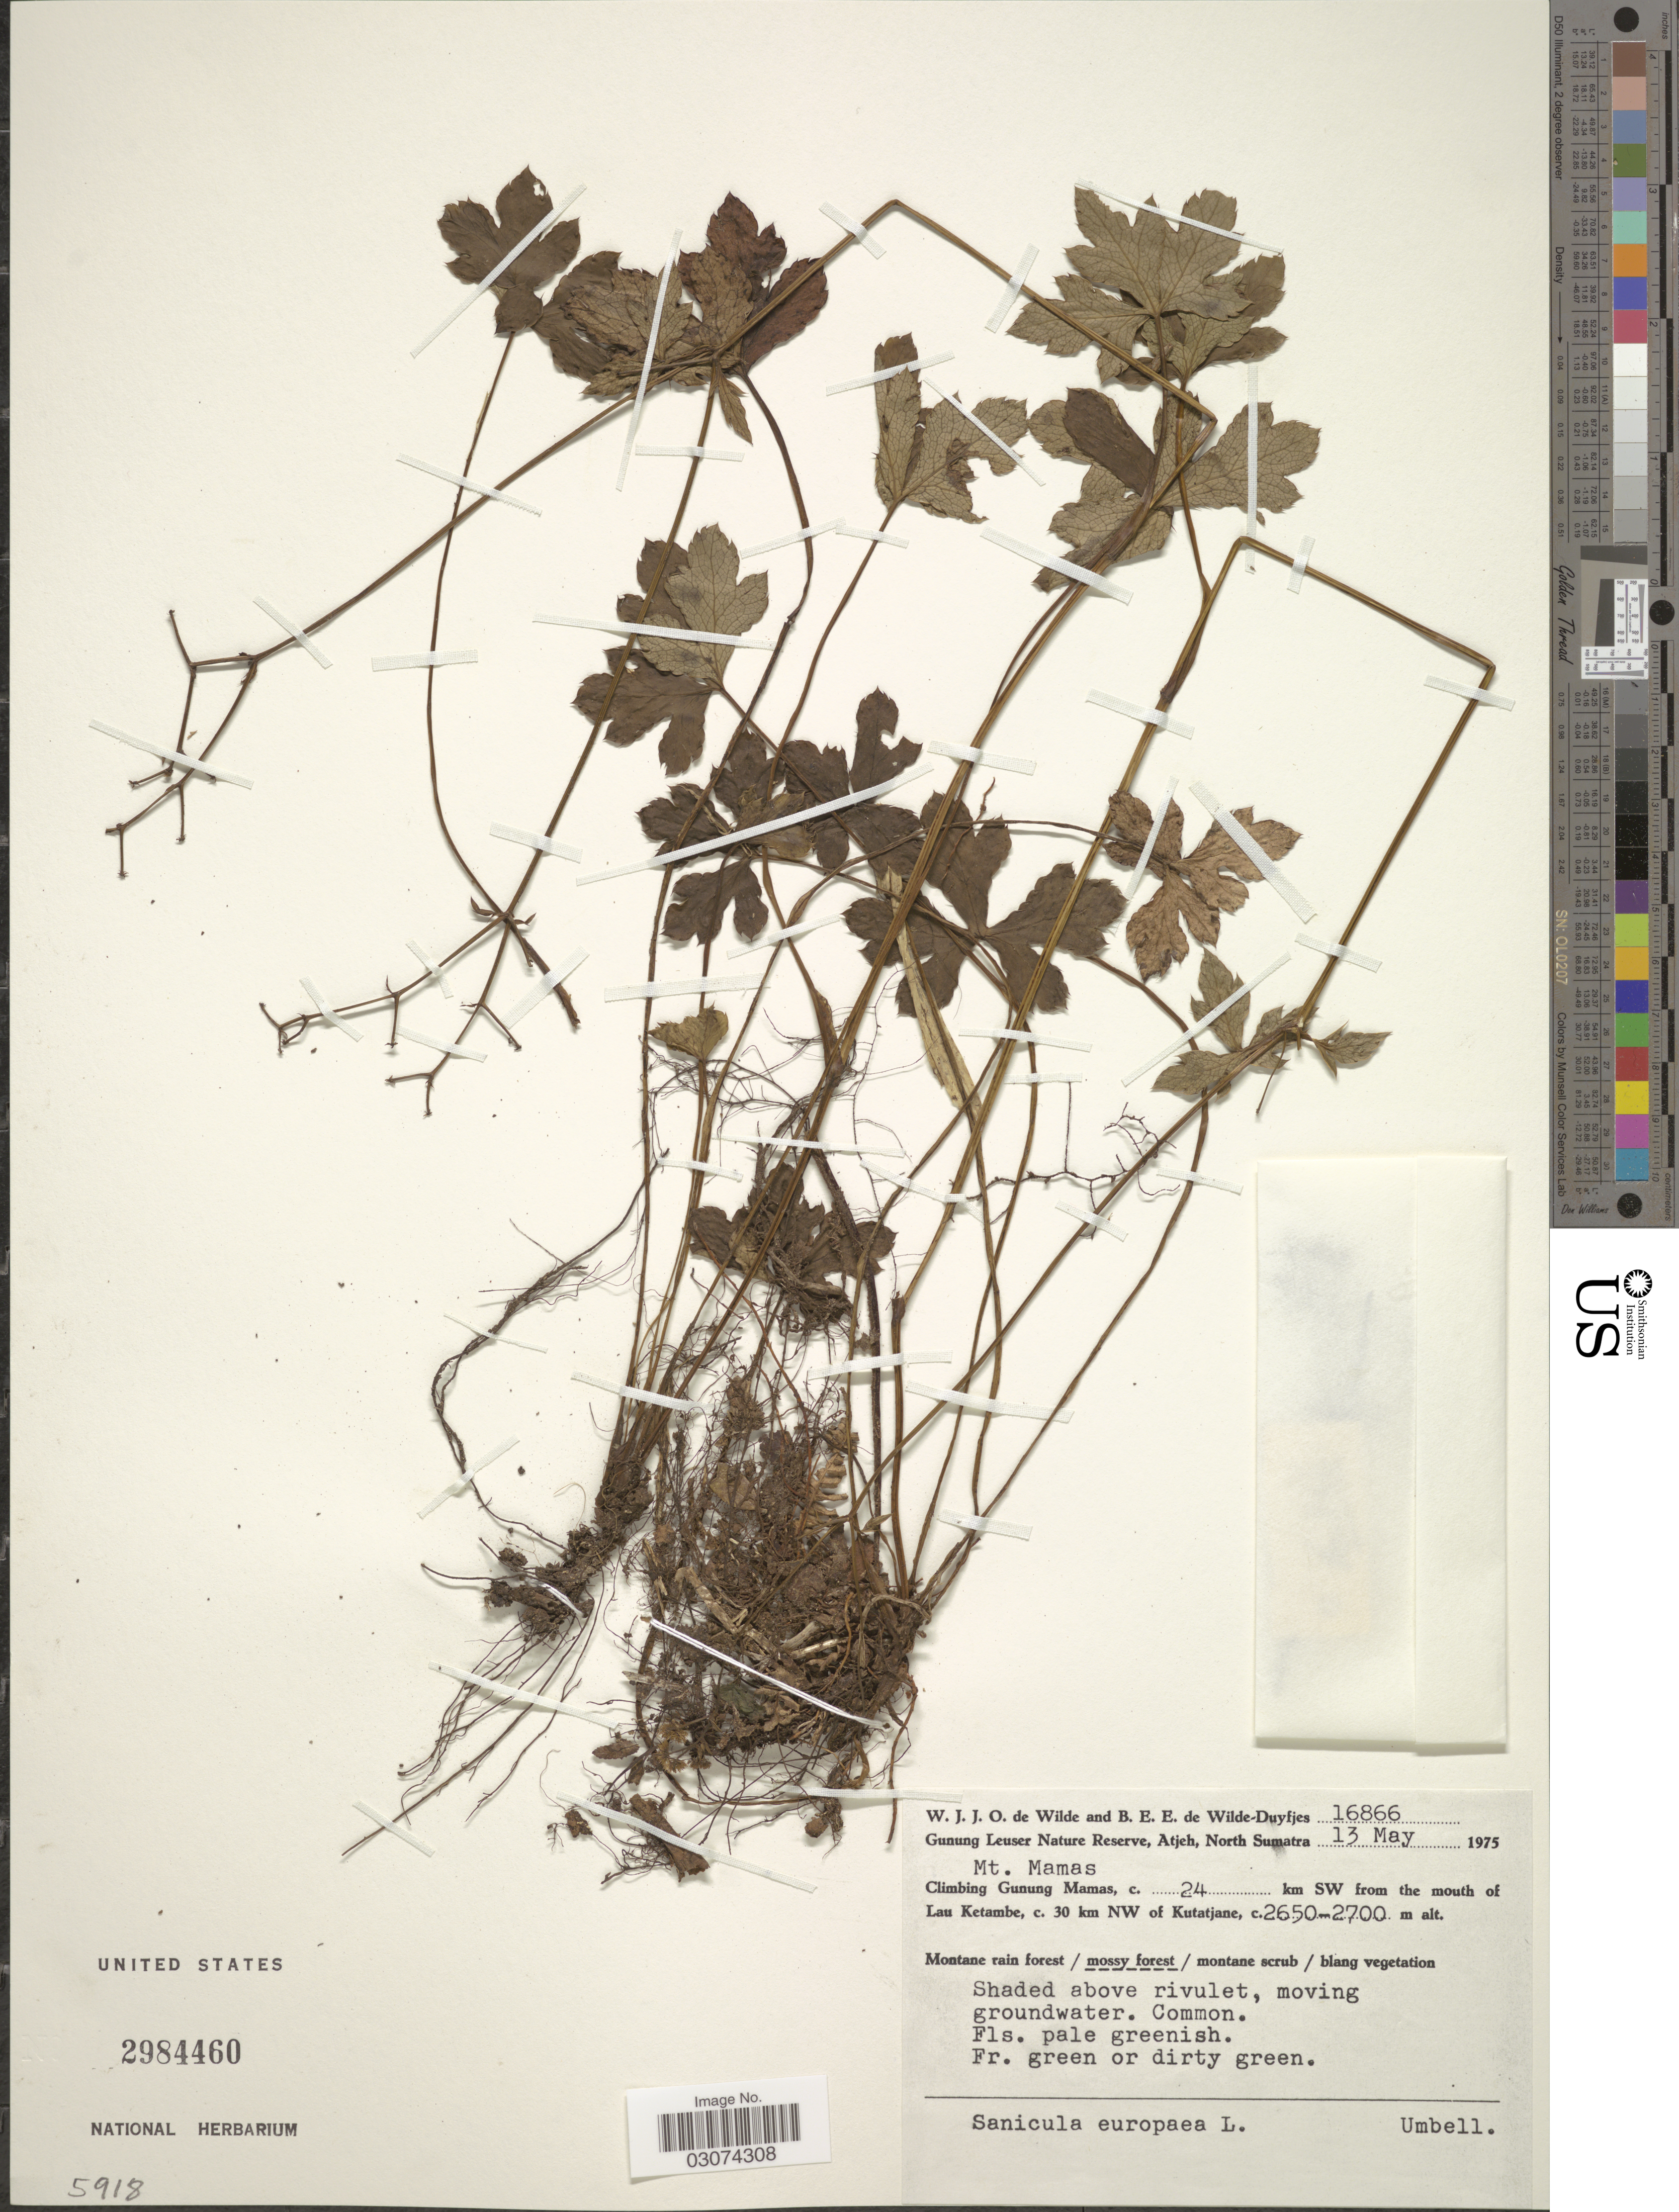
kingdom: Plantae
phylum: Tracheophyta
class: Magnoliopsida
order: Apiales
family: Apiaceae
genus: Sanicula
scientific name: Sanicula europaea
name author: L.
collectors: W. J. de Wilde & B. E. de Wilde-Duyfjes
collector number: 16866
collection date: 1975-05-13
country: Indonesia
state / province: Sumatra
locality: Gunung Leuser Nature Reserve, Atjeh, North Sumatra. Mt. Mamas. Climbing Gunung Mamas, c. 24 km SW from the mouth of Lau Ketambe, c. 30 km NW of Kutatjane.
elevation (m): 2650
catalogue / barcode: US 2984460